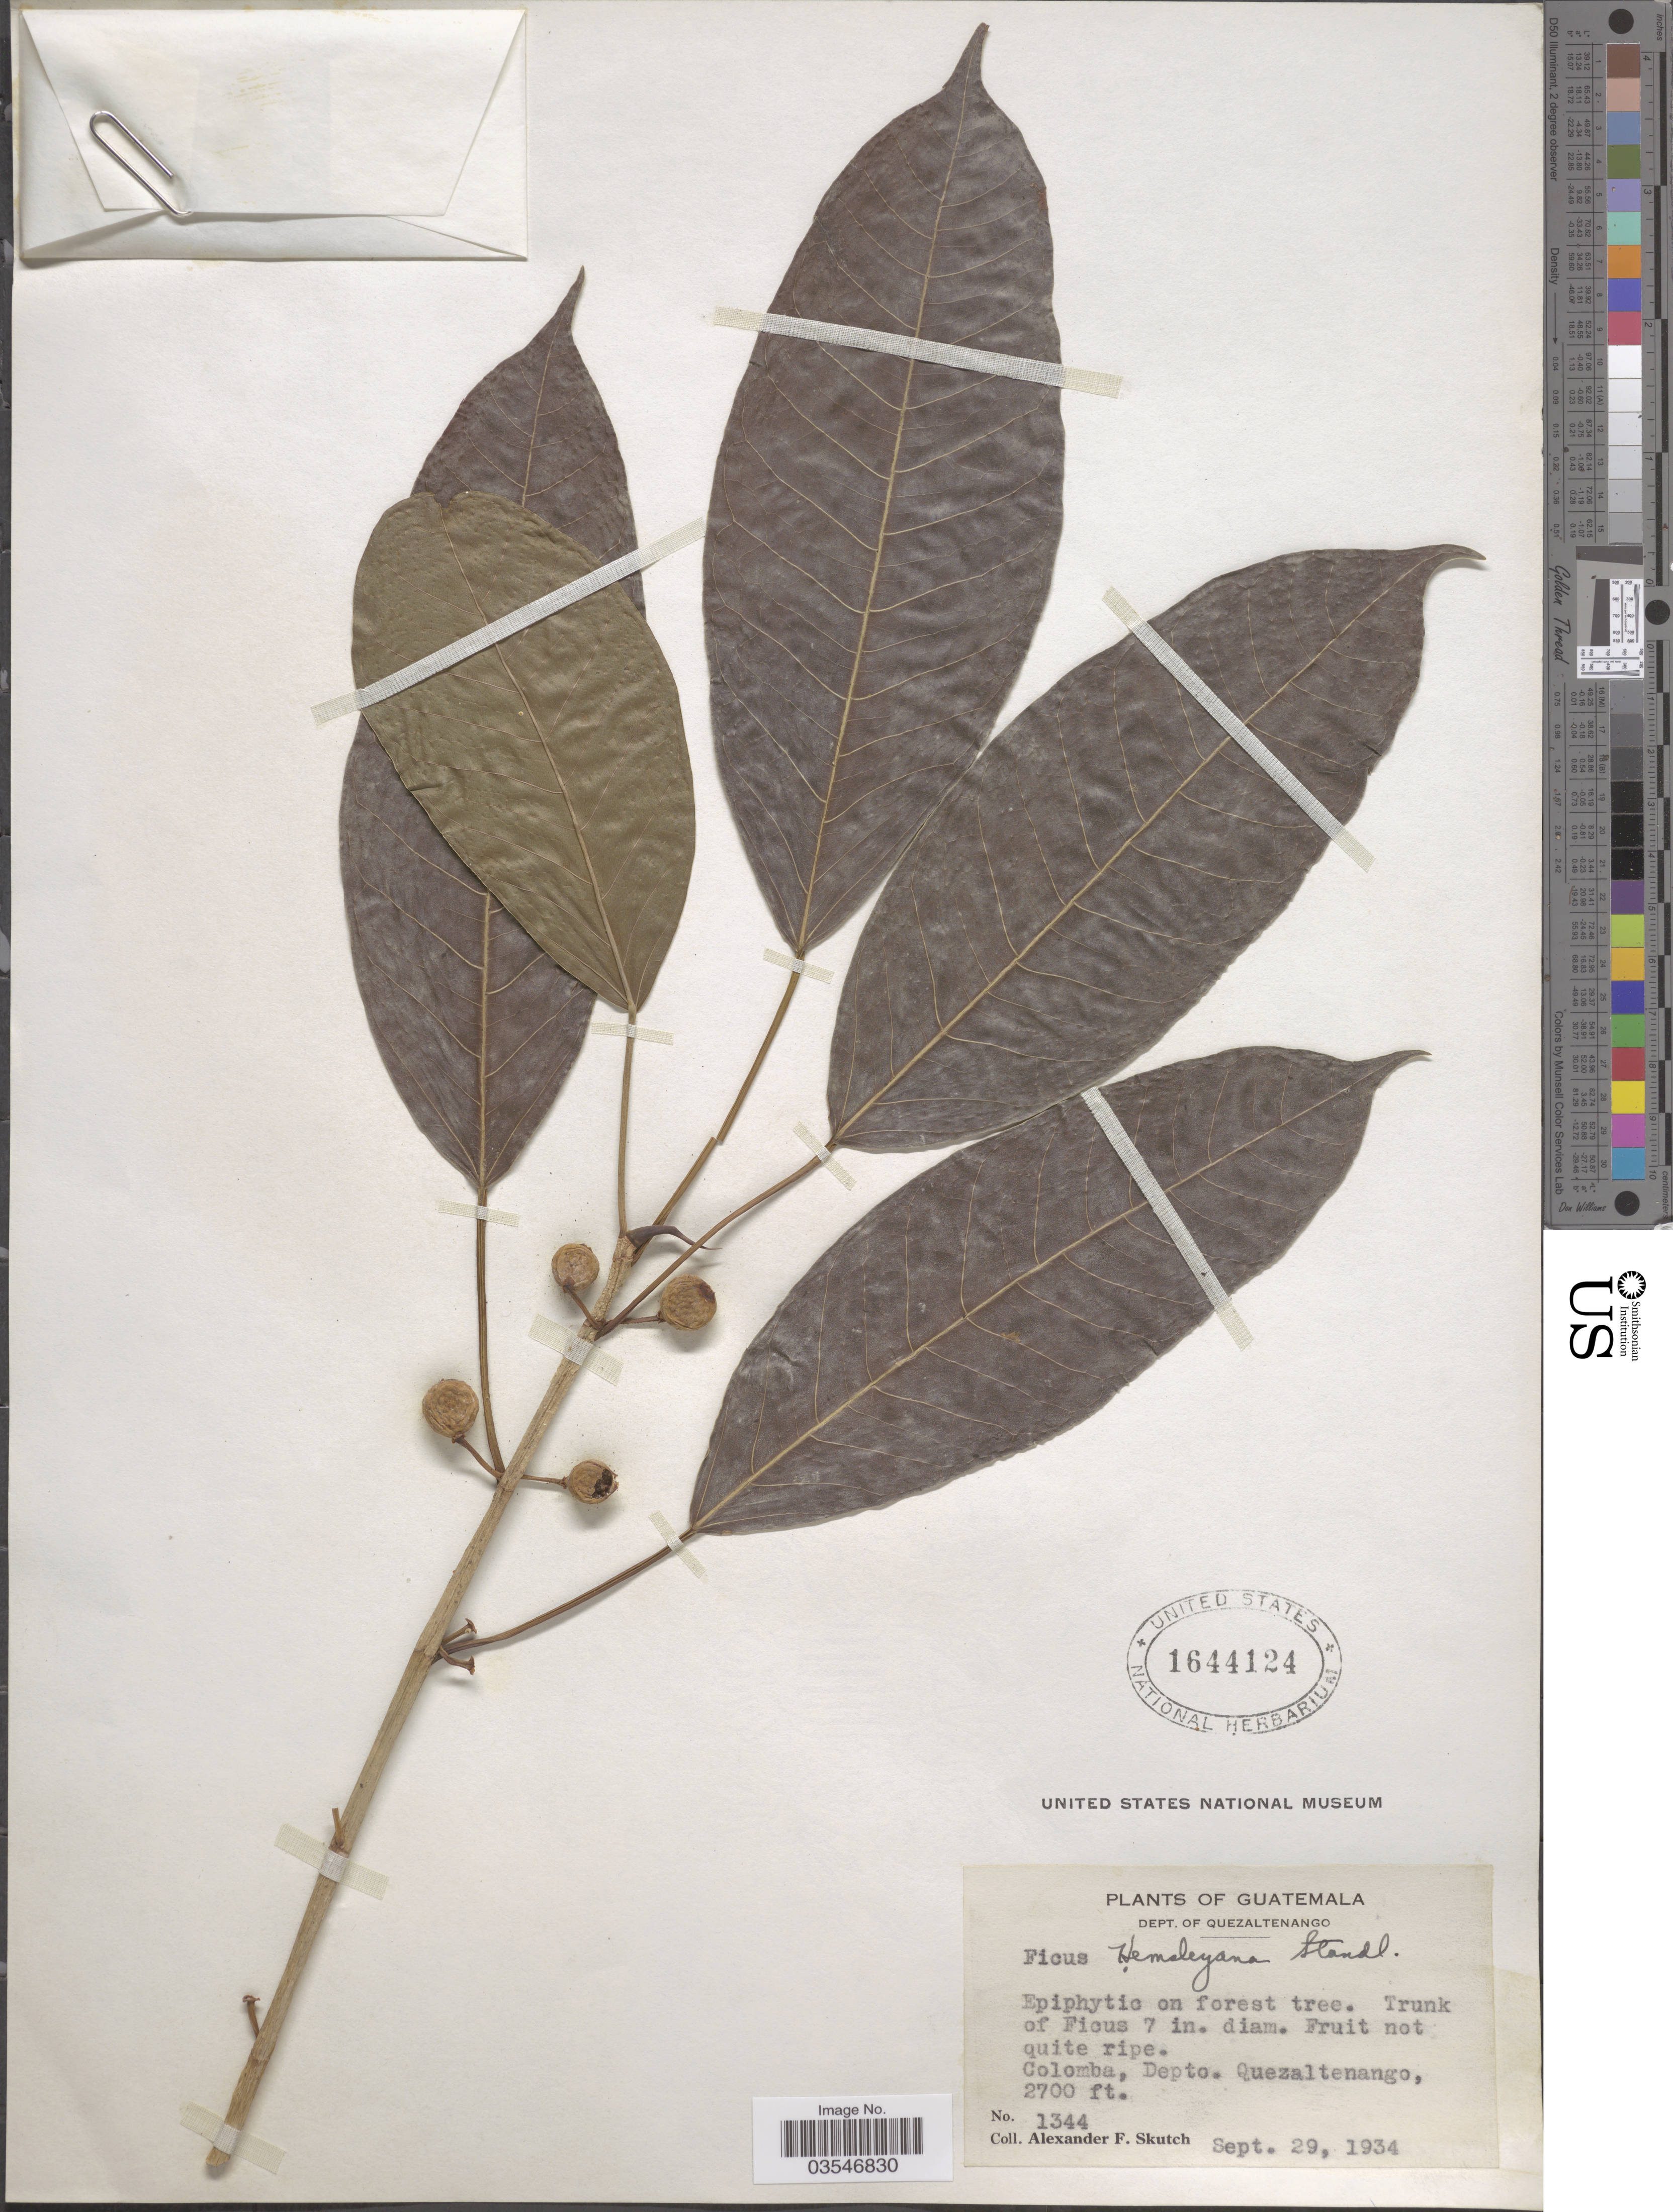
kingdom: Plantae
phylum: Tracheophyta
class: Magnoliopsida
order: Rosales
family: Moraceae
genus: Ficus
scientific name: Ficus citrifolia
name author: Mill.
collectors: A. F. Skutch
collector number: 1344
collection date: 1934-09-29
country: Guatemala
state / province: Quetzaltenango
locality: Dept. of Quezaltenango. Colomba.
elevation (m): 823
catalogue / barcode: US 1644124